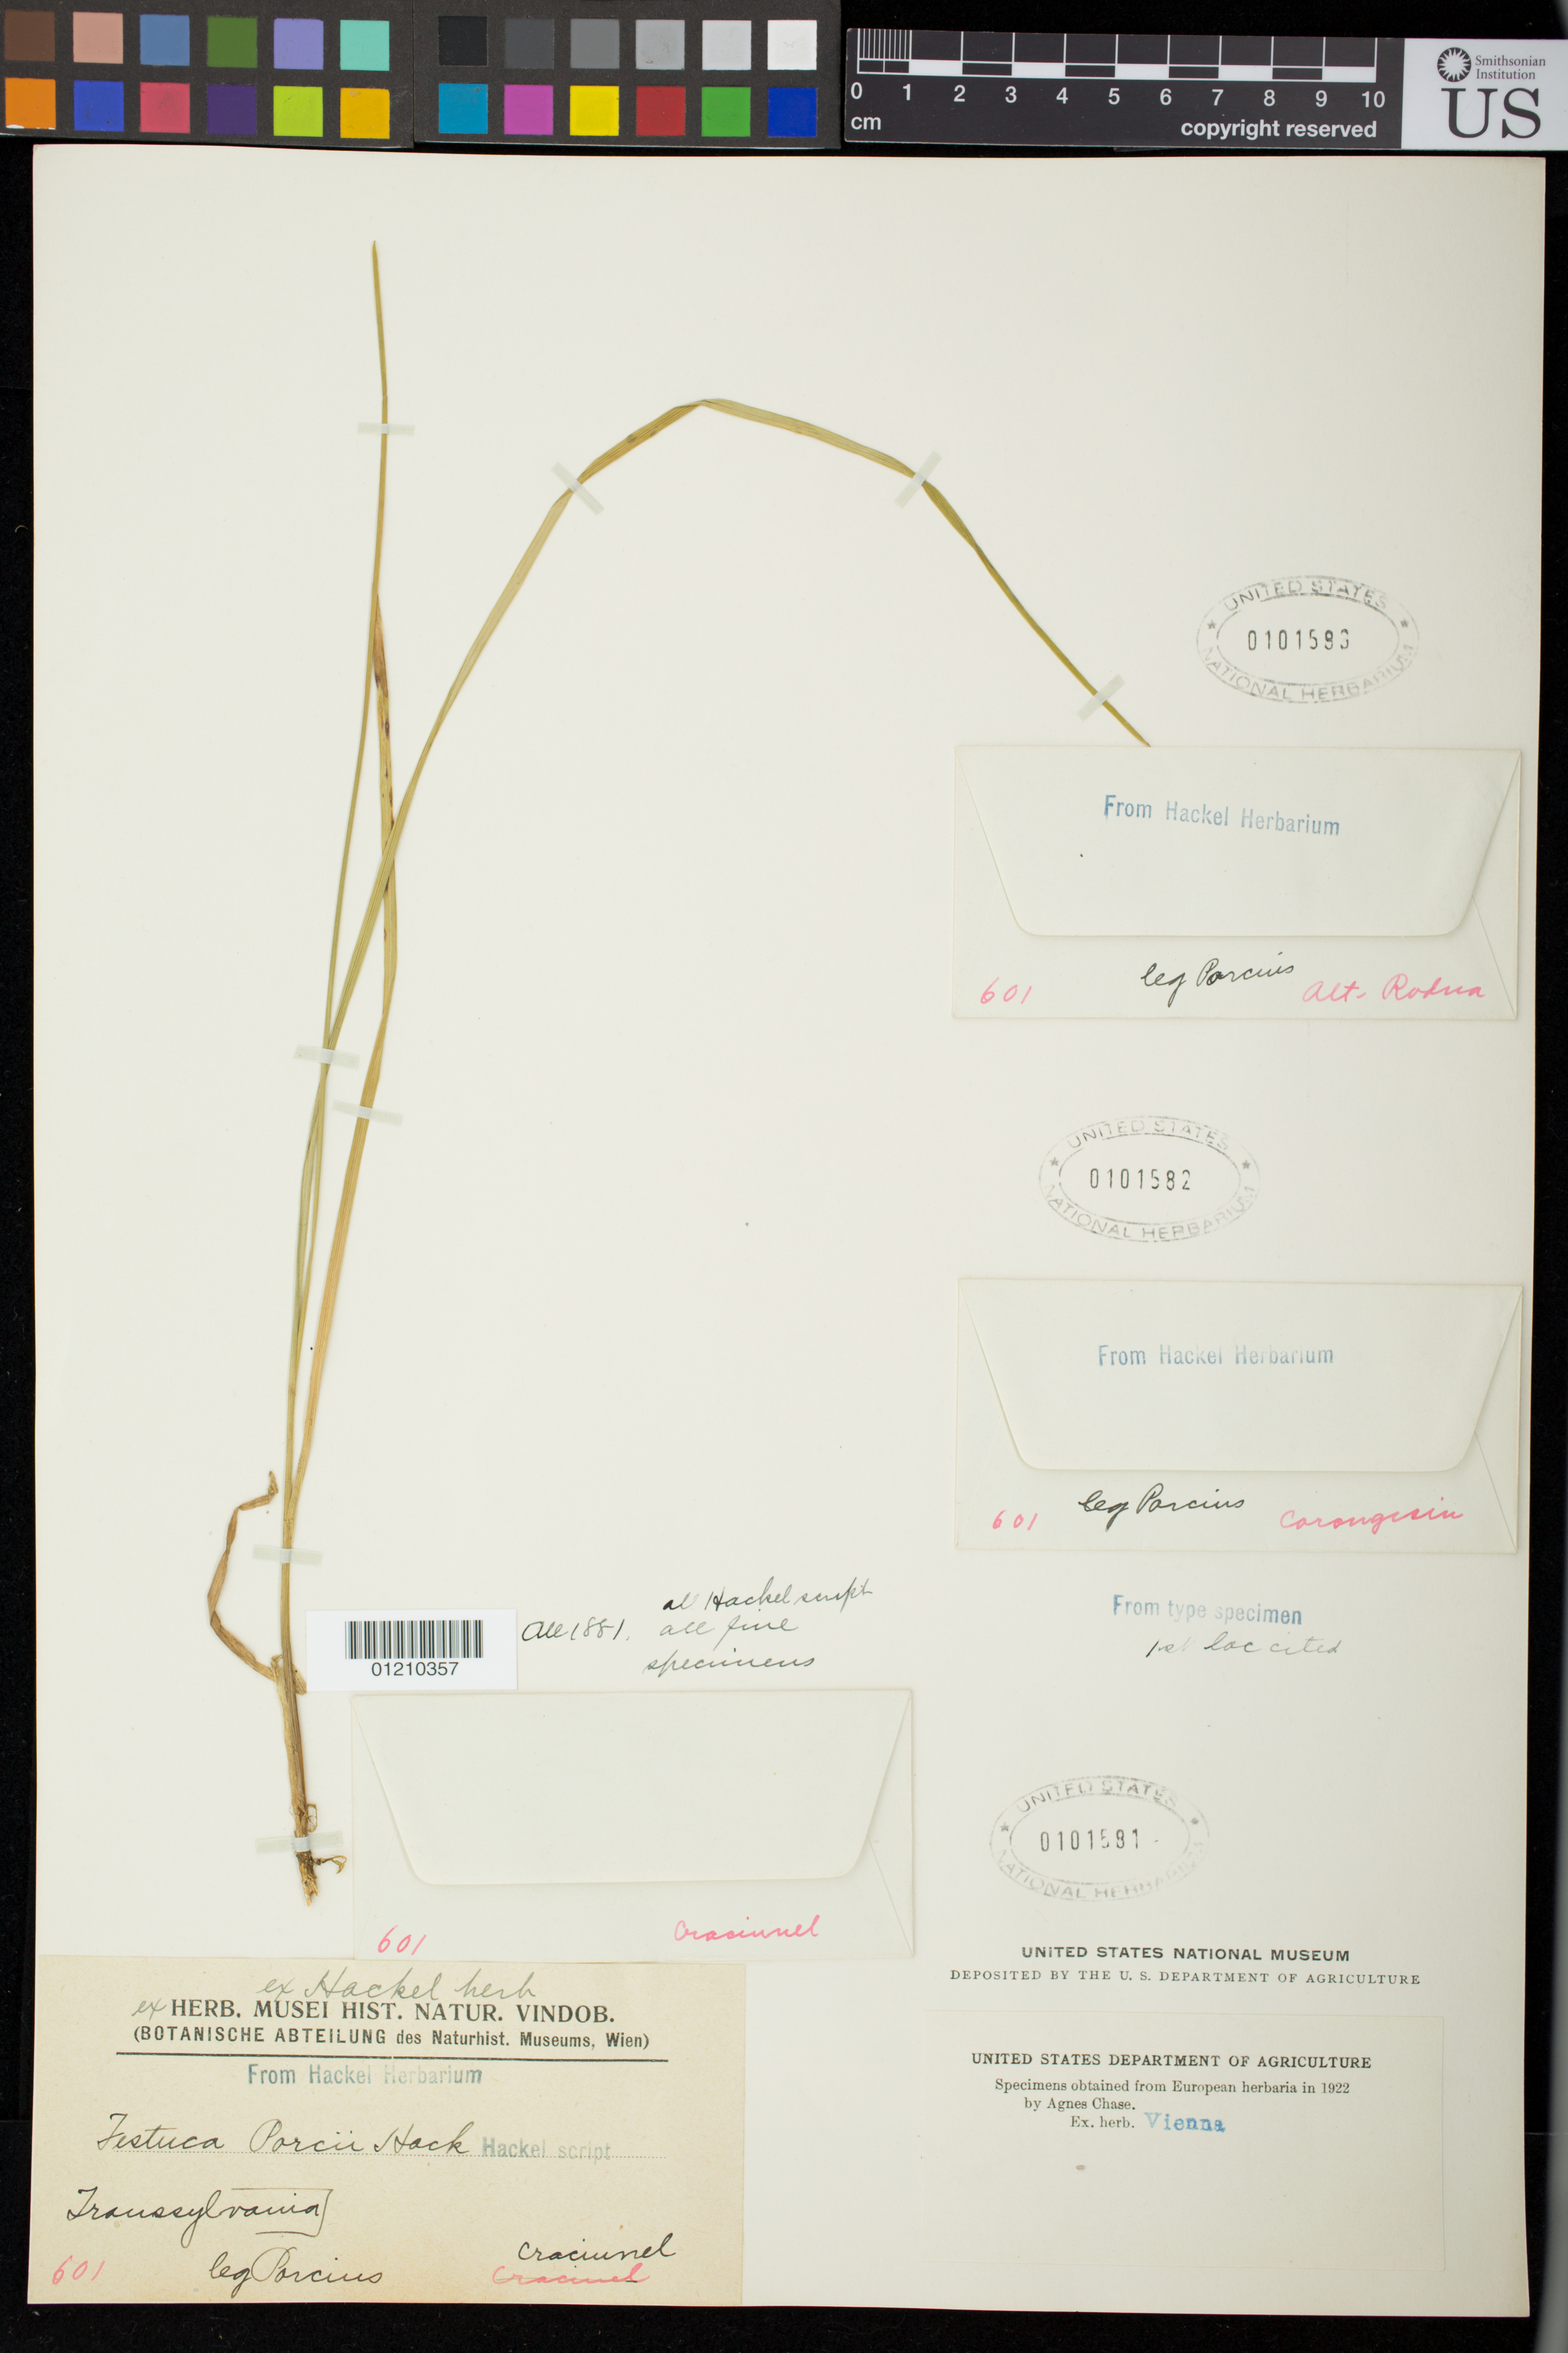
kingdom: Plantae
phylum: Tracheophyta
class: Liliopsida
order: Poales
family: Poaceae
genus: Festuca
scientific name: Festuca porcii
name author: Hack.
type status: Isosyntype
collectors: F. Porcius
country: Romania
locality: Carcinnel. Transylvania.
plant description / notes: Fragmentary material of type specimen ex herb. Vienna.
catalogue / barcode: US 101581